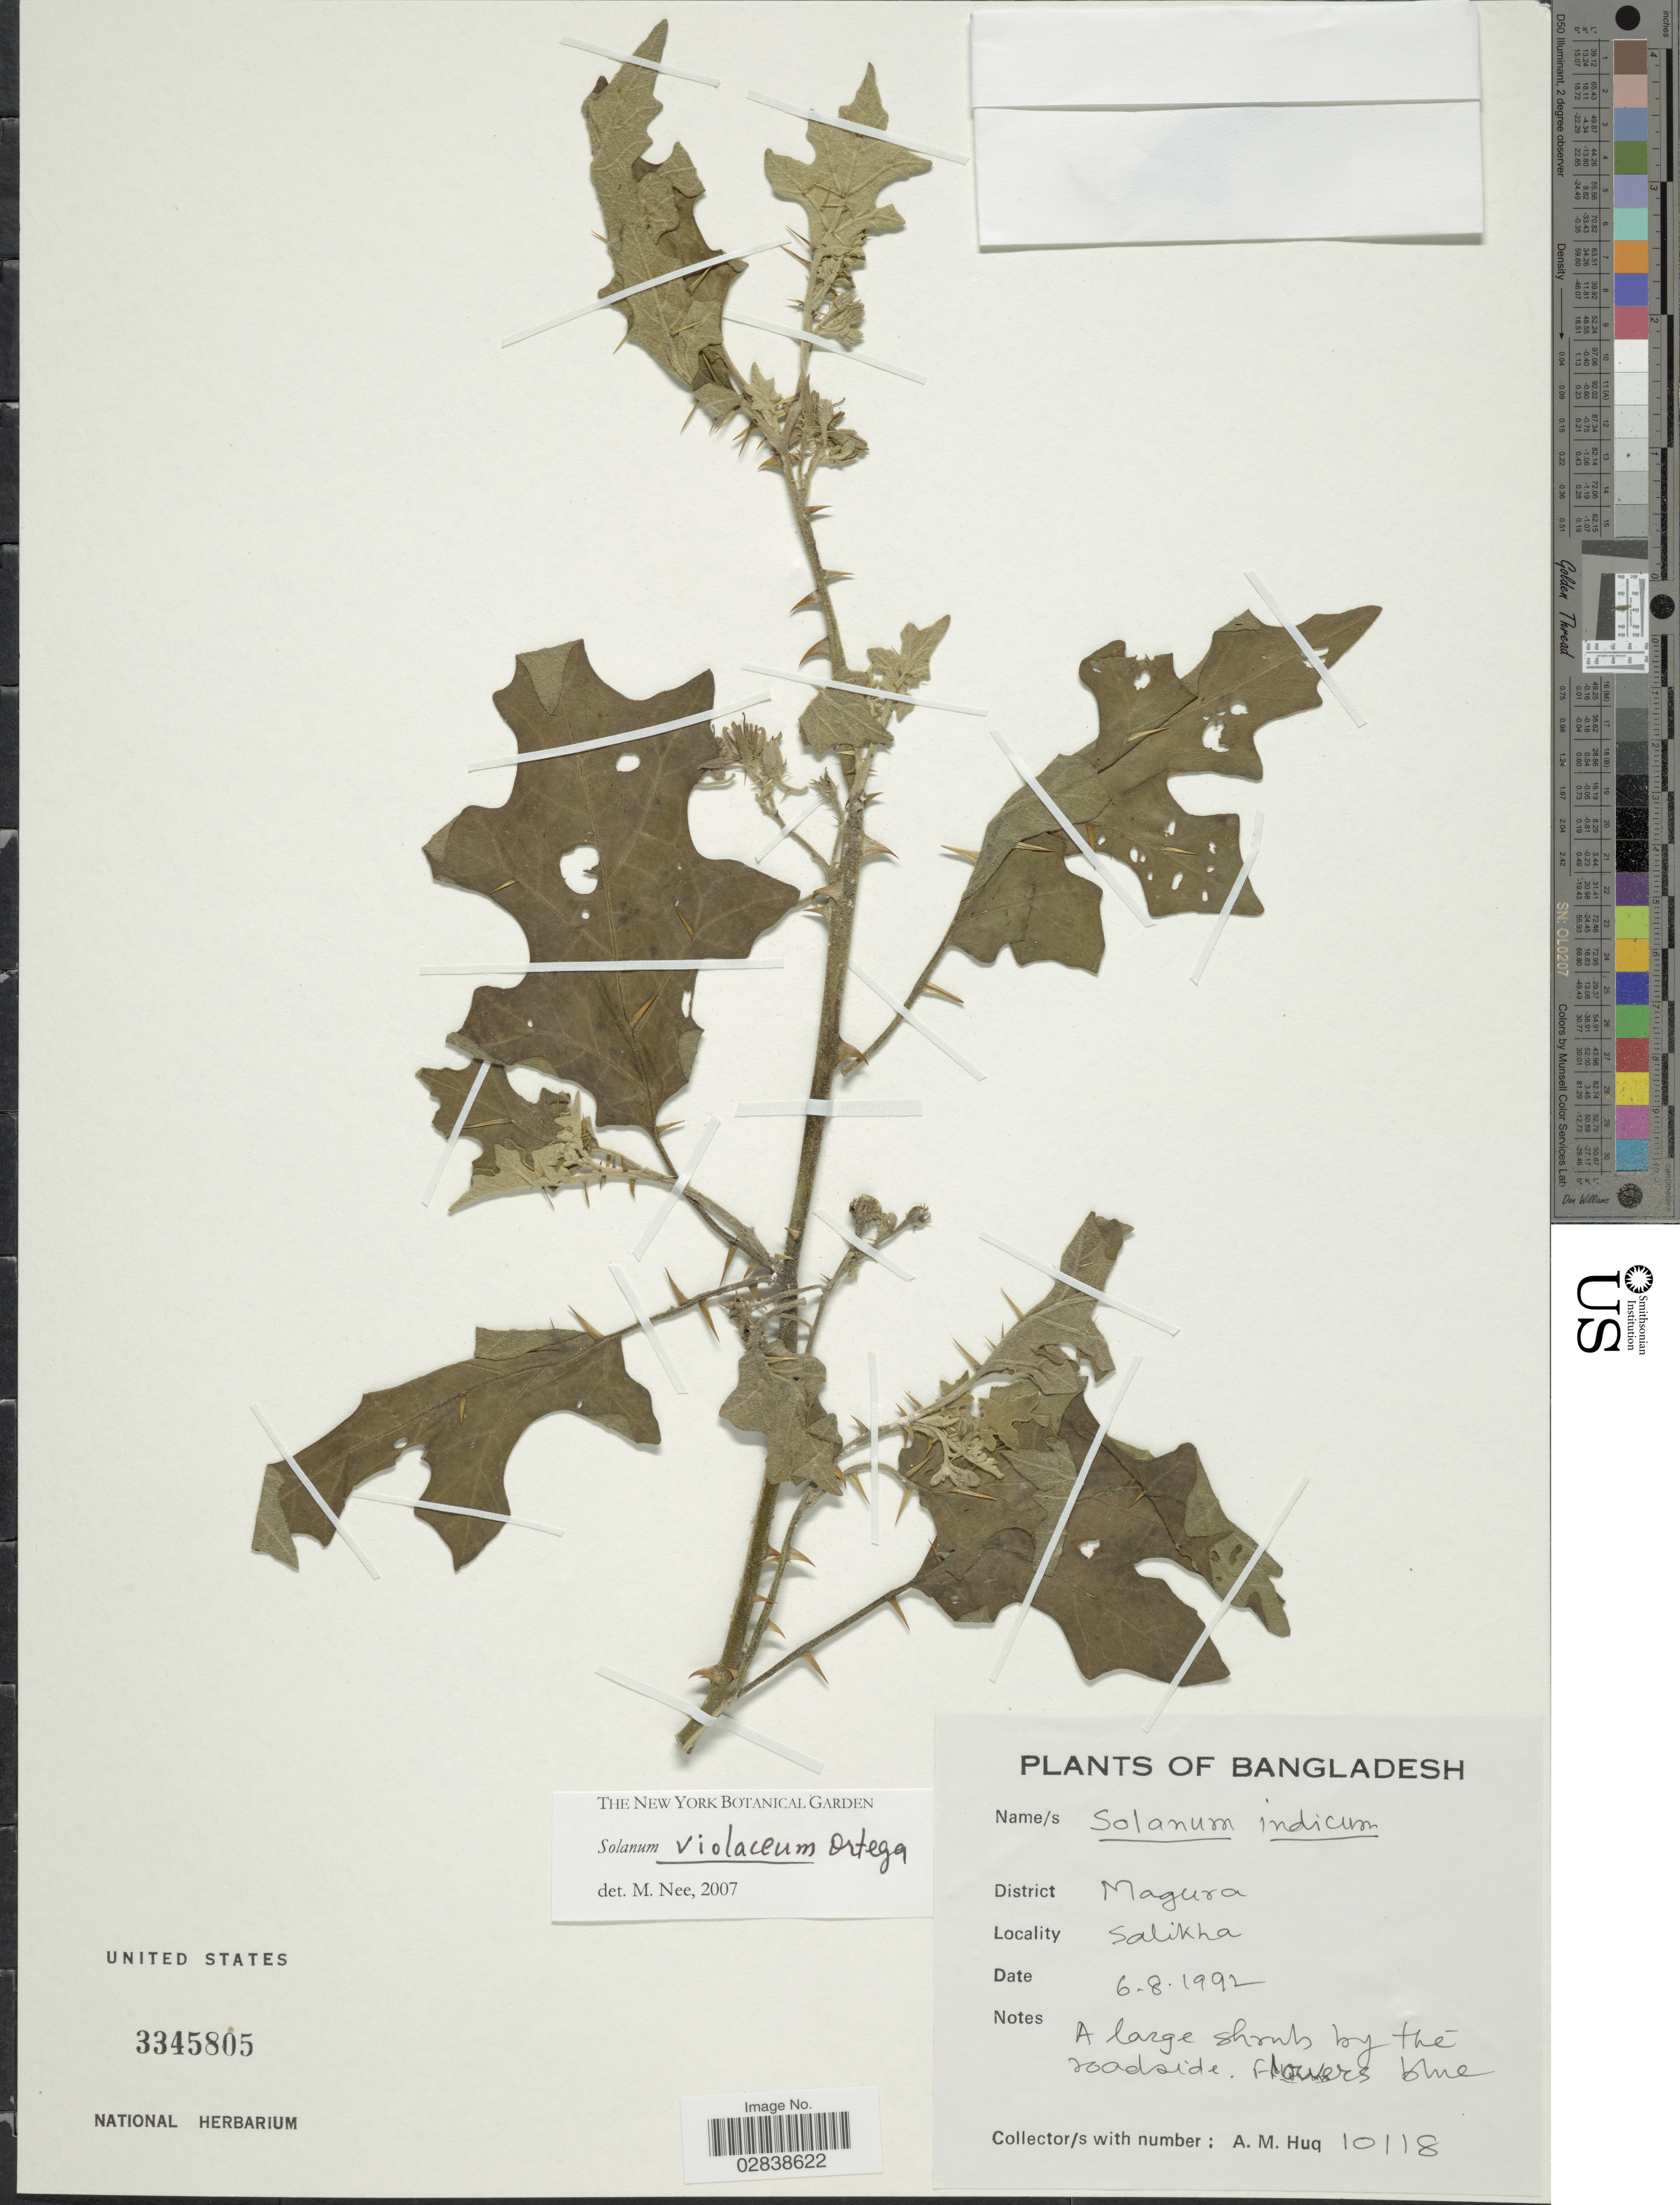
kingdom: Plantae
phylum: Tracheophyta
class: Magnoliopsida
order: Solanales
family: Solanaceae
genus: Solanum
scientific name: Solanum violaceum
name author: Ortega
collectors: A. M. Huq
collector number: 10118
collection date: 1992-08-06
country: Bangladesh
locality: District Magura, Salikha.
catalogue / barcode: US 3345805